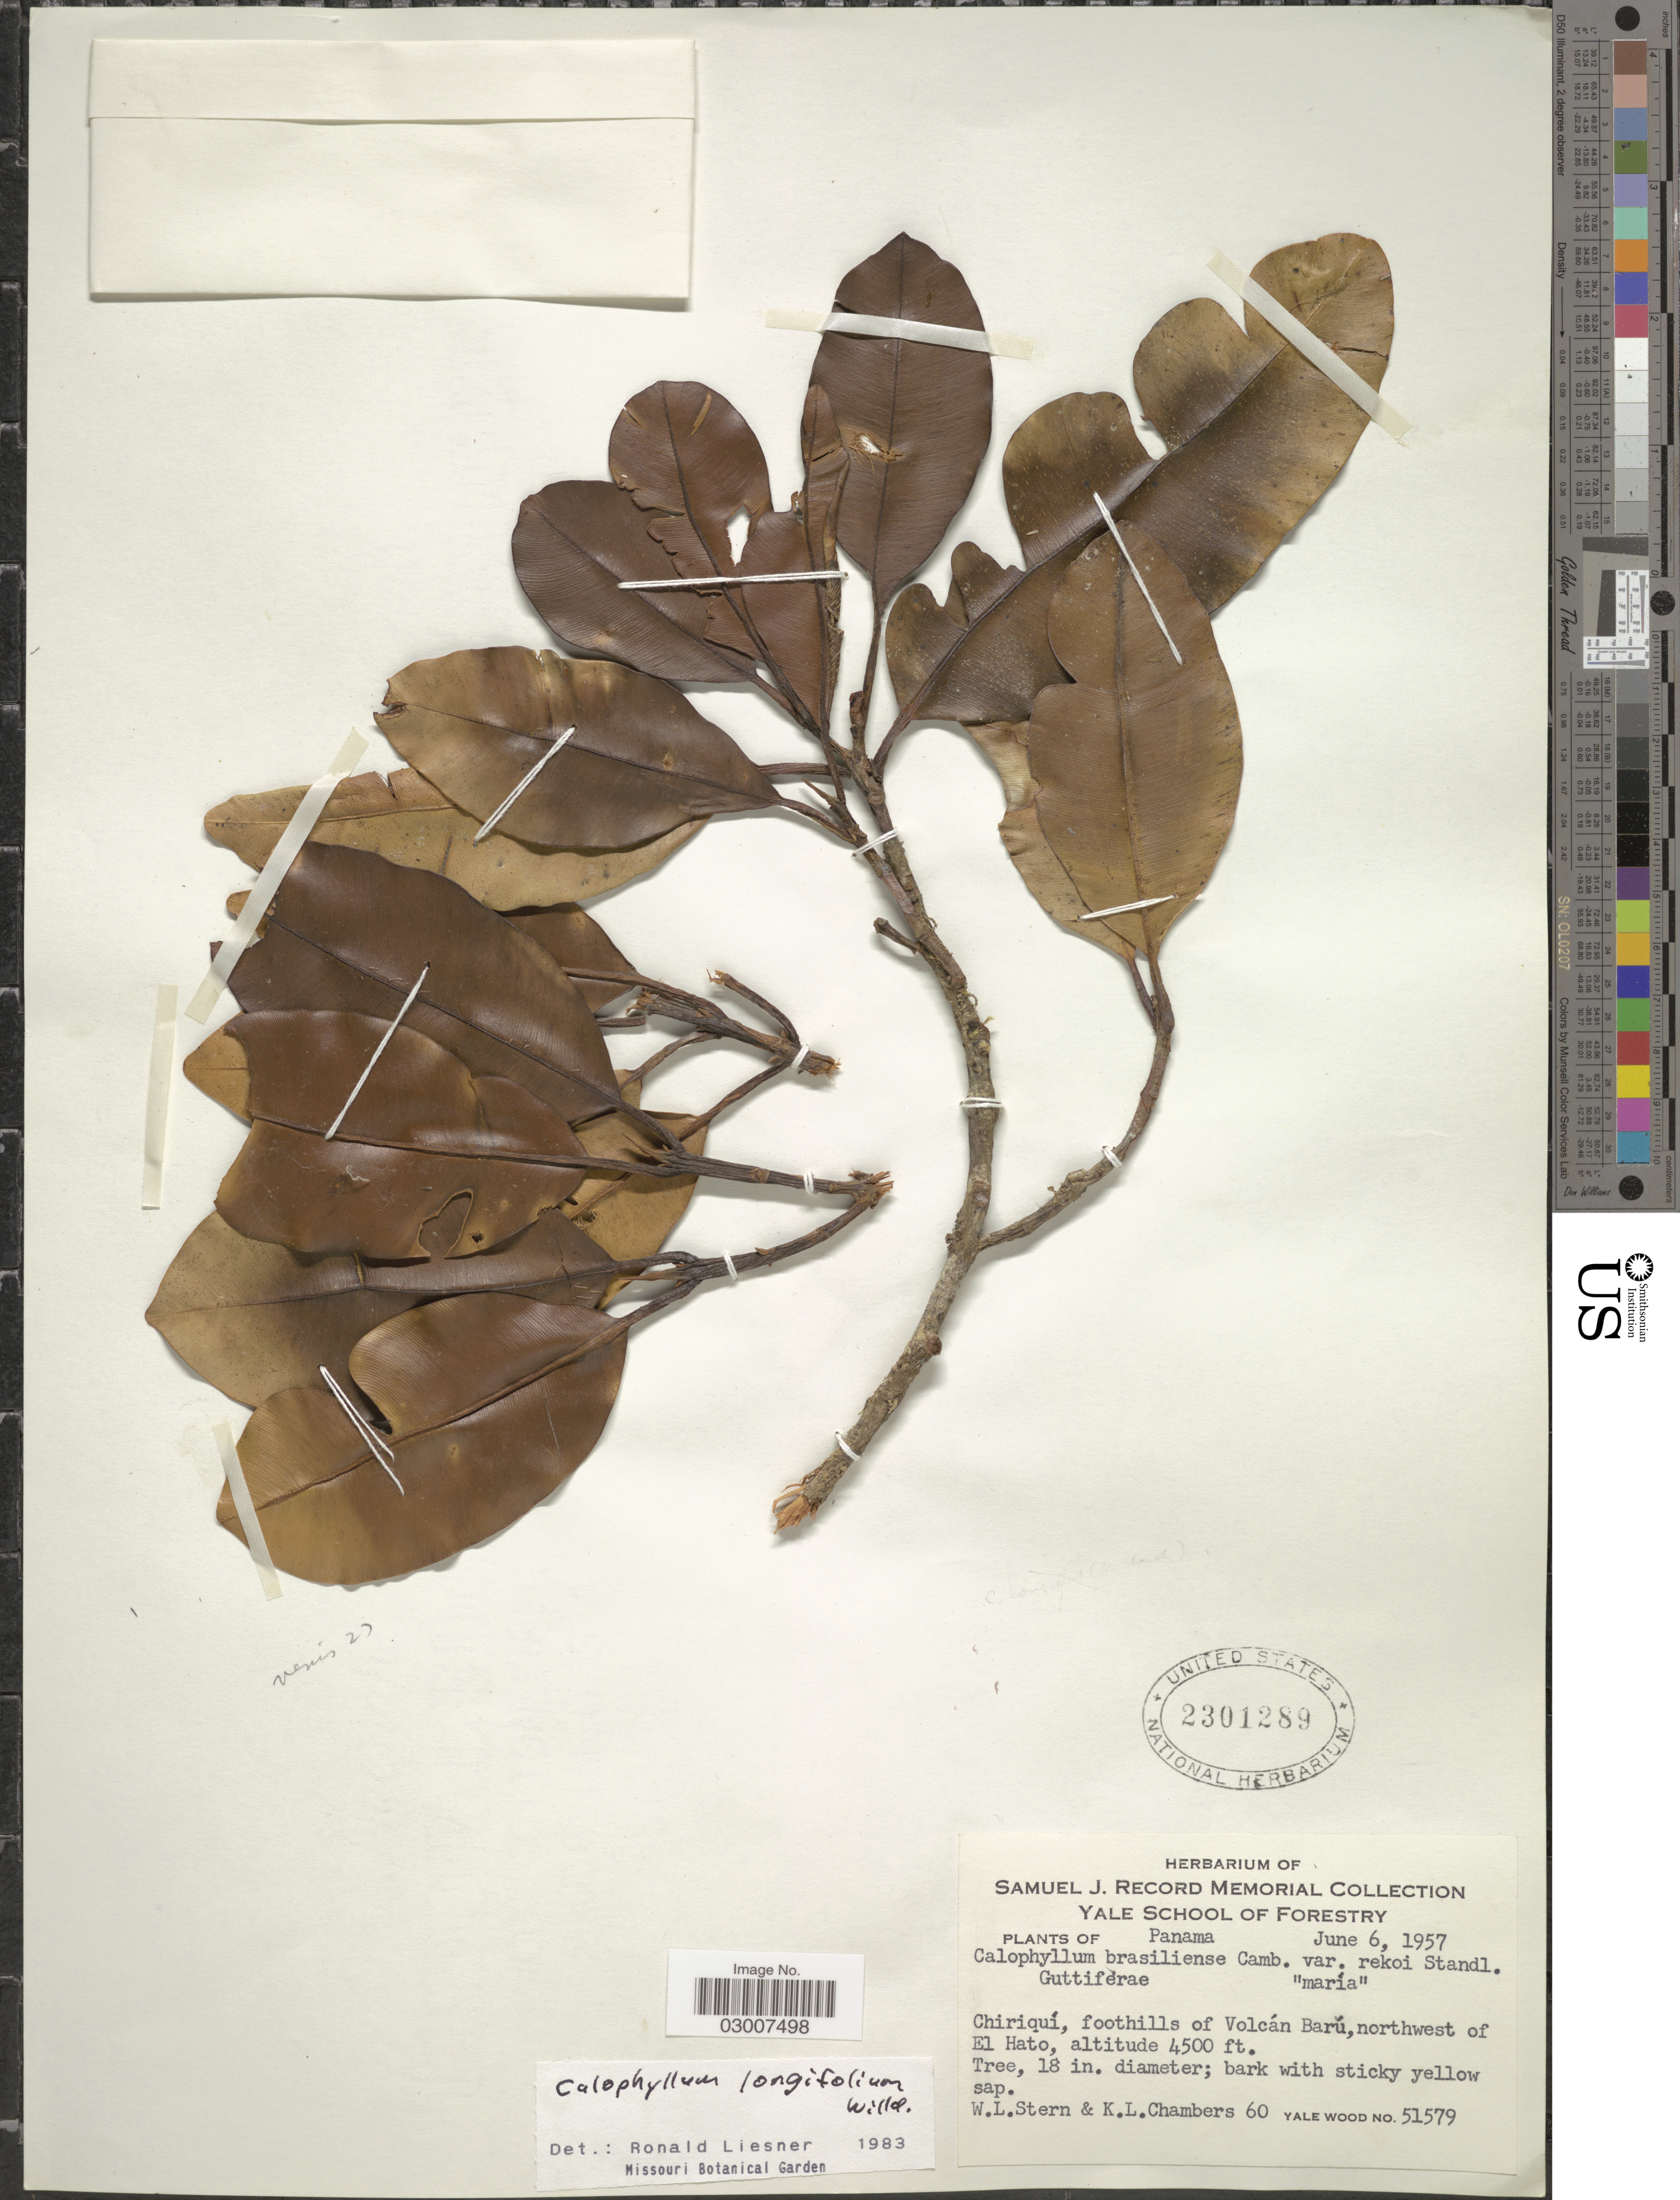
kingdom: Plantae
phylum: Tracheophyta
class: Magnoliopsida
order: Malpighiales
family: Calophyllaceae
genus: Calophyllum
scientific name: Calophyllum longifolium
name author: Willd.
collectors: W. L. Stern & K. Chambers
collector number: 60/51579?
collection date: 1957-06-06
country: Panama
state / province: Chiriqui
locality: Foothills of Volcán Barú, northwest of El Hato.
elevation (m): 1372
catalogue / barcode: US 2301289